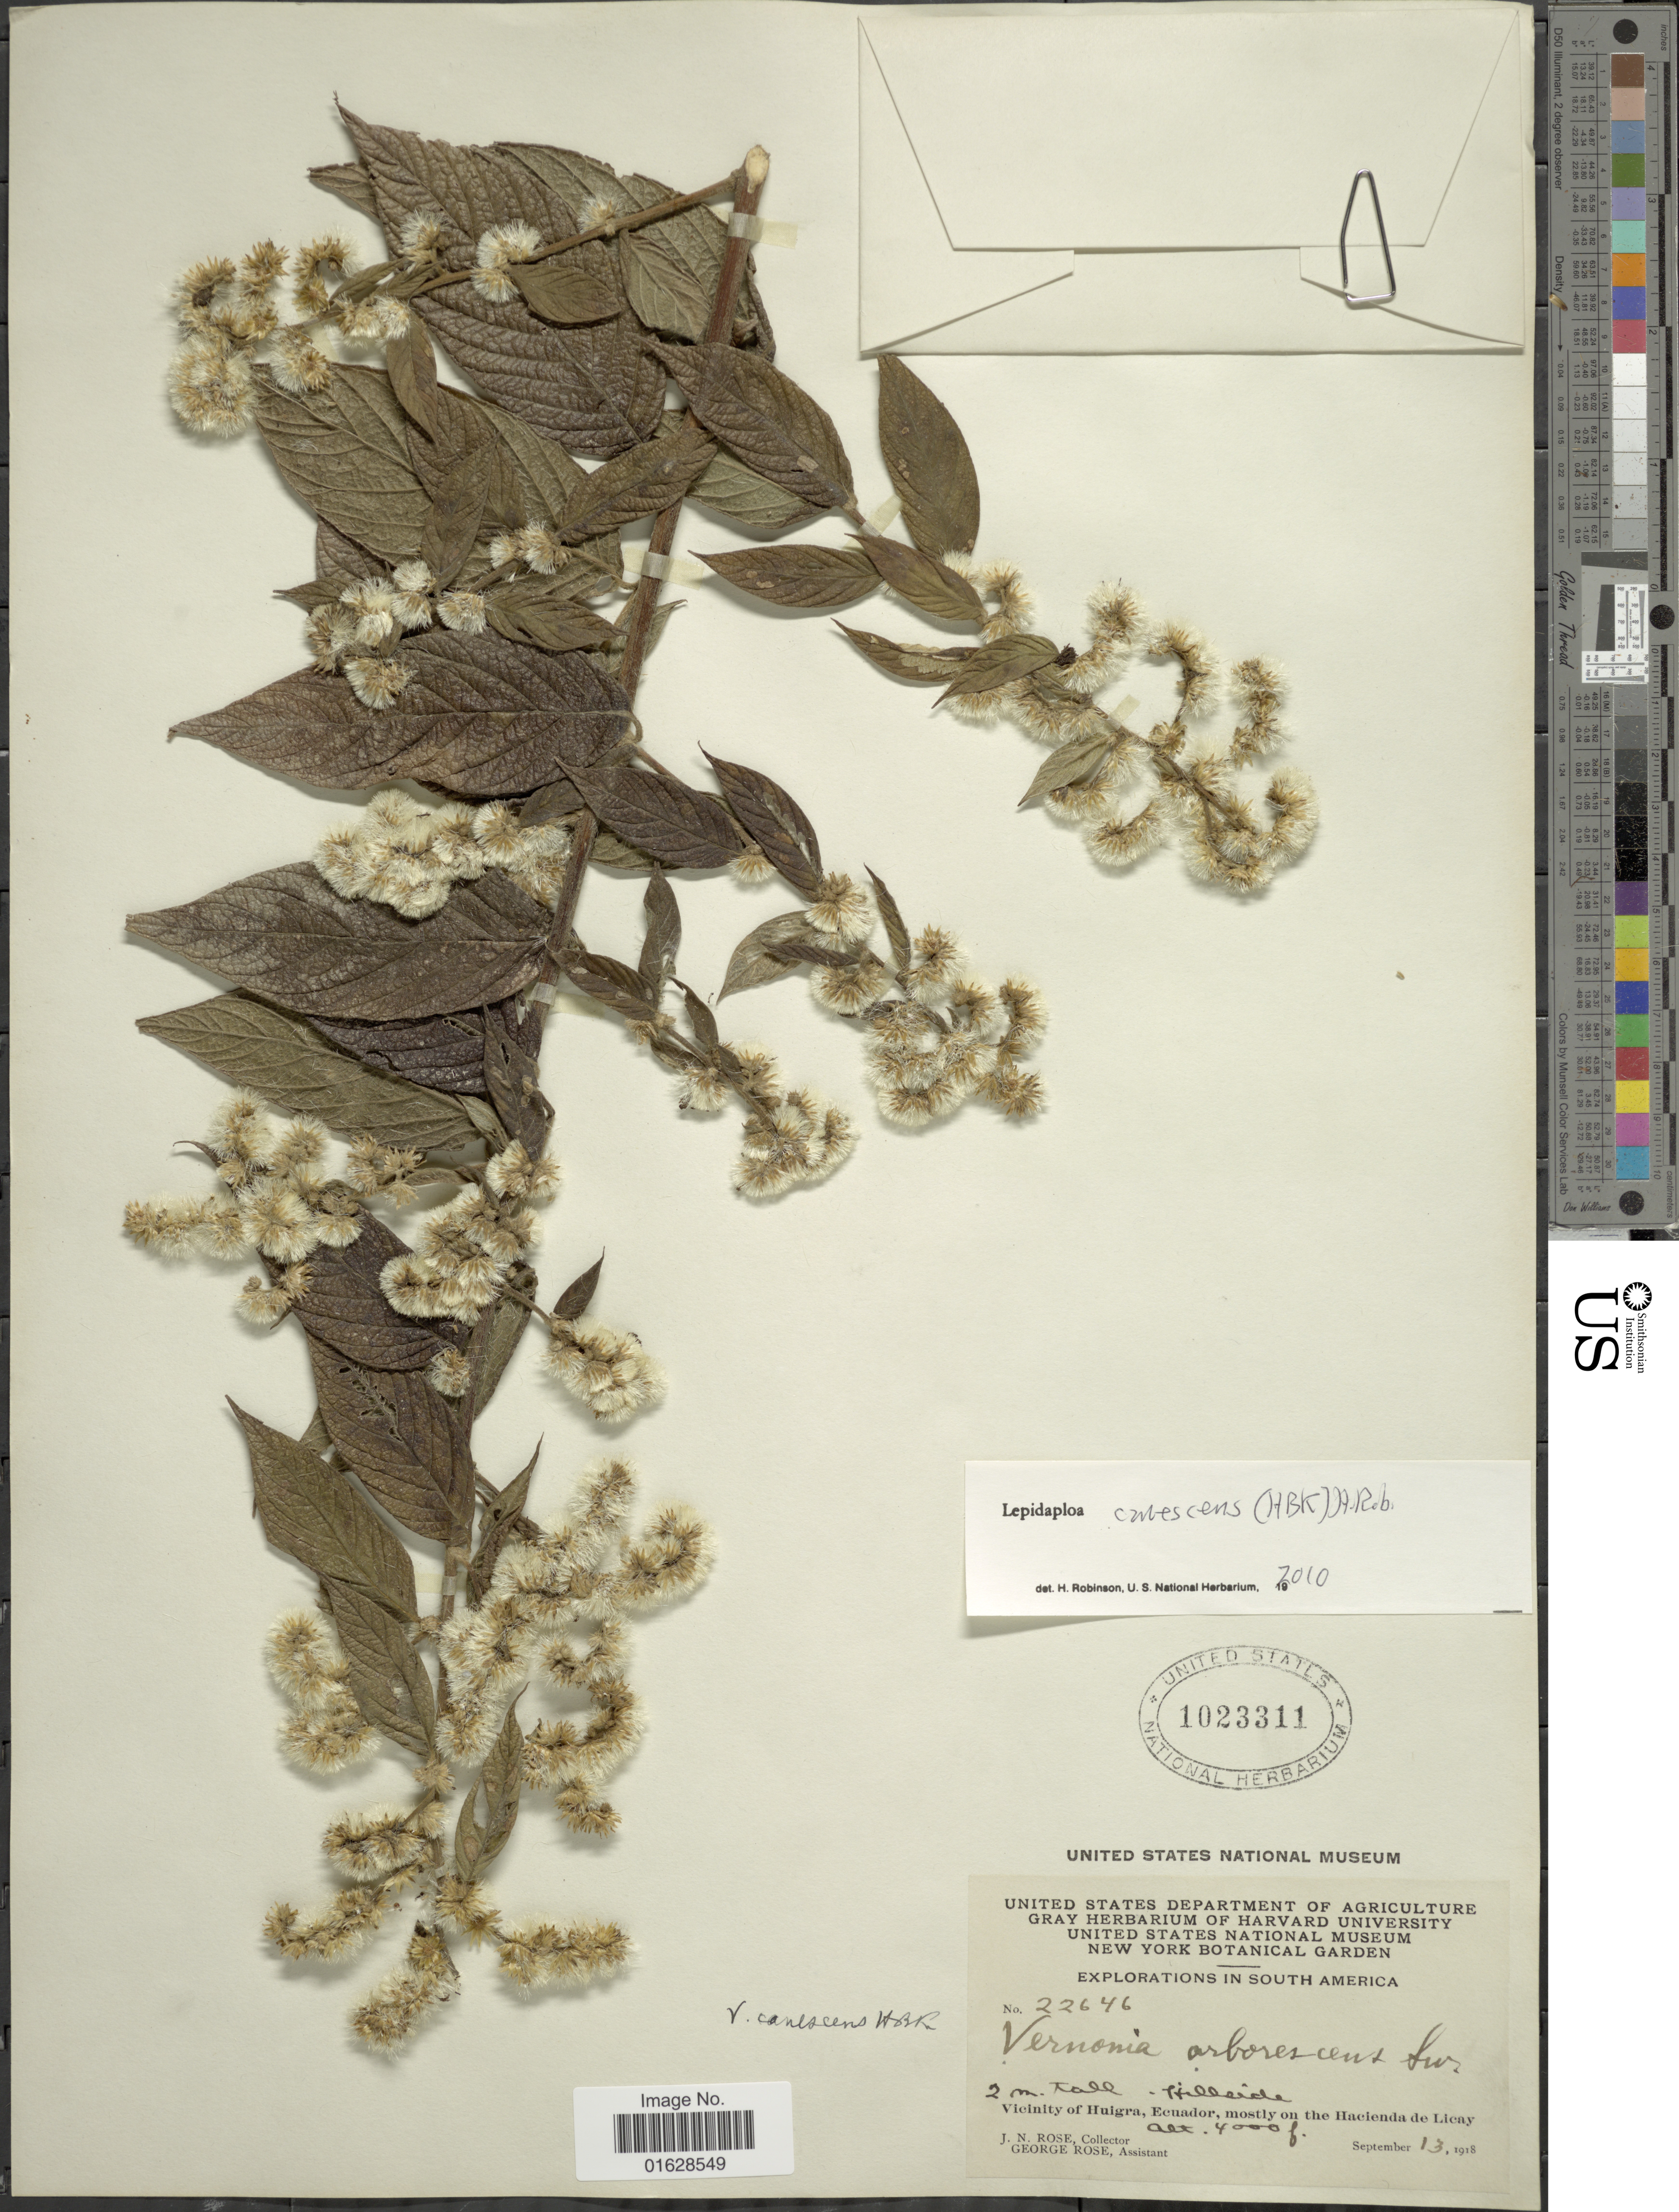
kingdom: Plantae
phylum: Tracheophyta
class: Magnoliopsida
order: Asterales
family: Asteraceae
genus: Lepidaploa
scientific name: Lepidaploa canescens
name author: (Kunth) H. Rob.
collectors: J. N. Rose & G. Rose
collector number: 22646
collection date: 1918-09-13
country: Ecuador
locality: South America. Vicinity of Huigra, Ecuador, mostly on the hacienda de Licay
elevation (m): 1219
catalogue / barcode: US 1023311